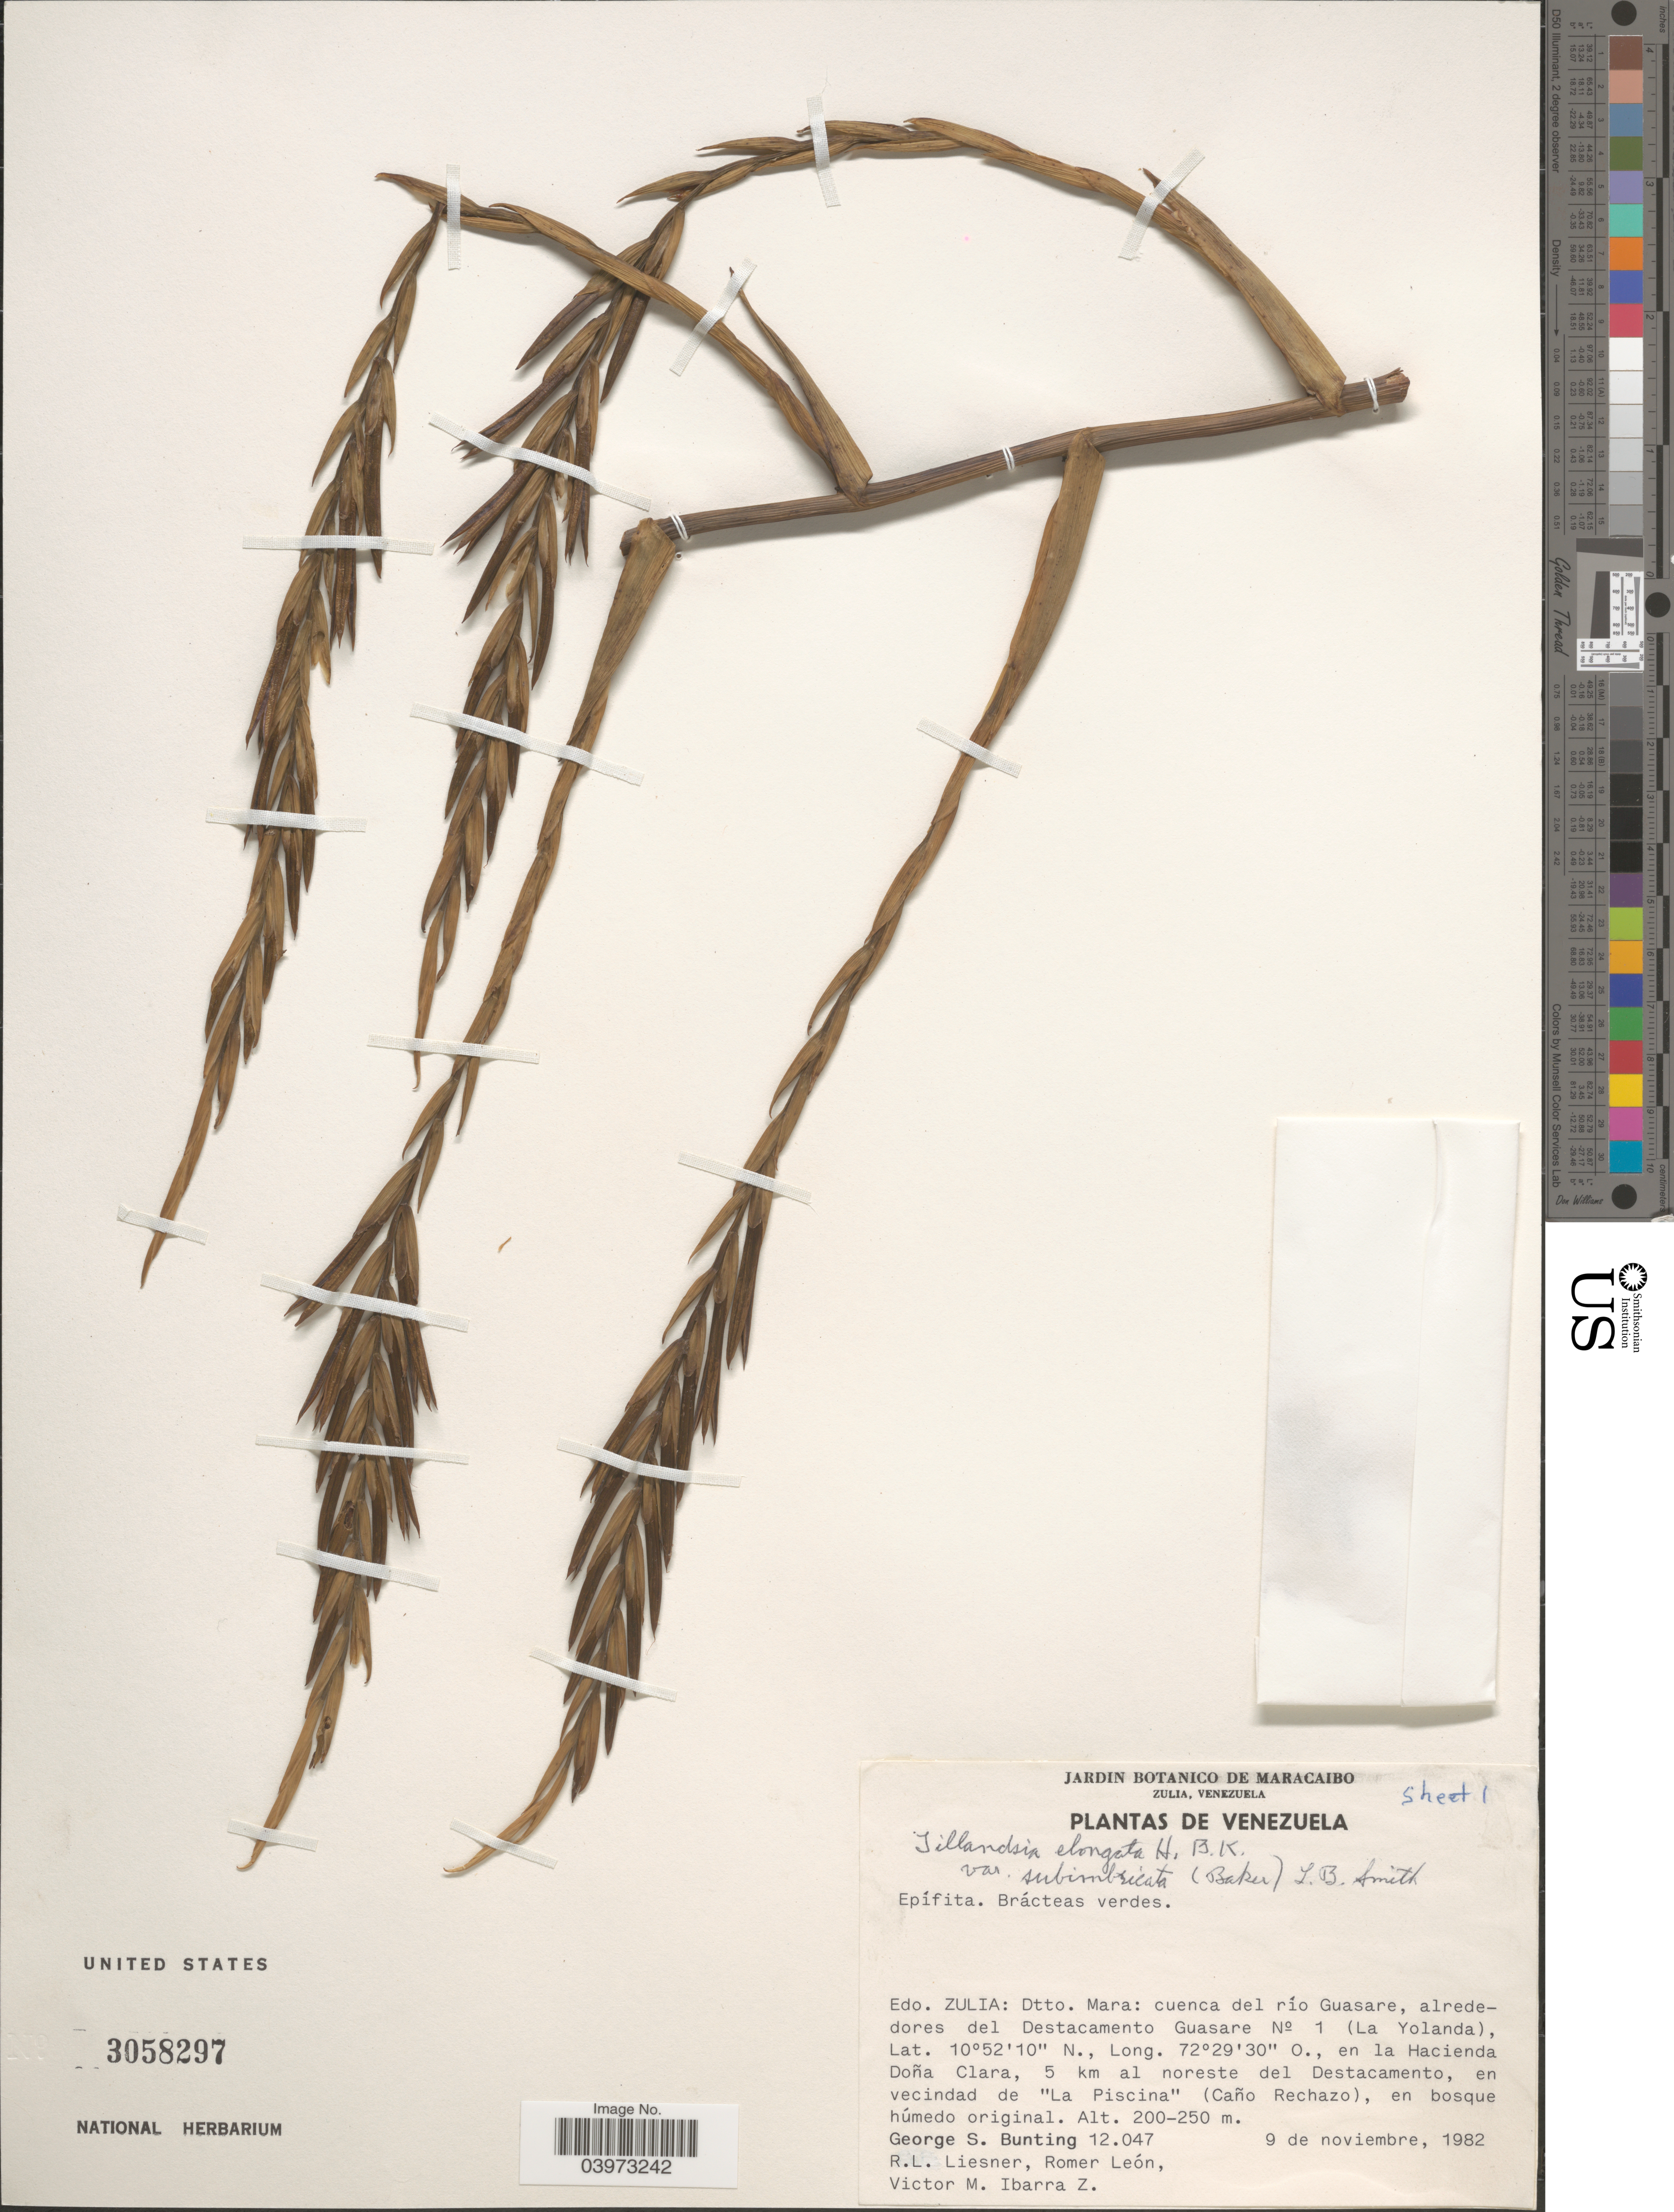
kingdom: Plantae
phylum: Tracheophyta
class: Liliopsida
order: Poales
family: Bromeliaceae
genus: Tillandsia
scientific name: Tillandsia elongata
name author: Kunth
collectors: G. S. Bunting, R. L. Liesner, R. León & V. Ibarra Z.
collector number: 12047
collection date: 1982-11-09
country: Venezuela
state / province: Zulia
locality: Dtto. Mara: cuenca del río Guasare, alrededores del Destacamento Guasare Nº 1 (La Yolanda), en la Hacienda Doña Clara, 5 km al noreste del Destacamento, vecindad de "La Piscina" (Caño Rechazo).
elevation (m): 200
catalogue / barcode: US 3058297